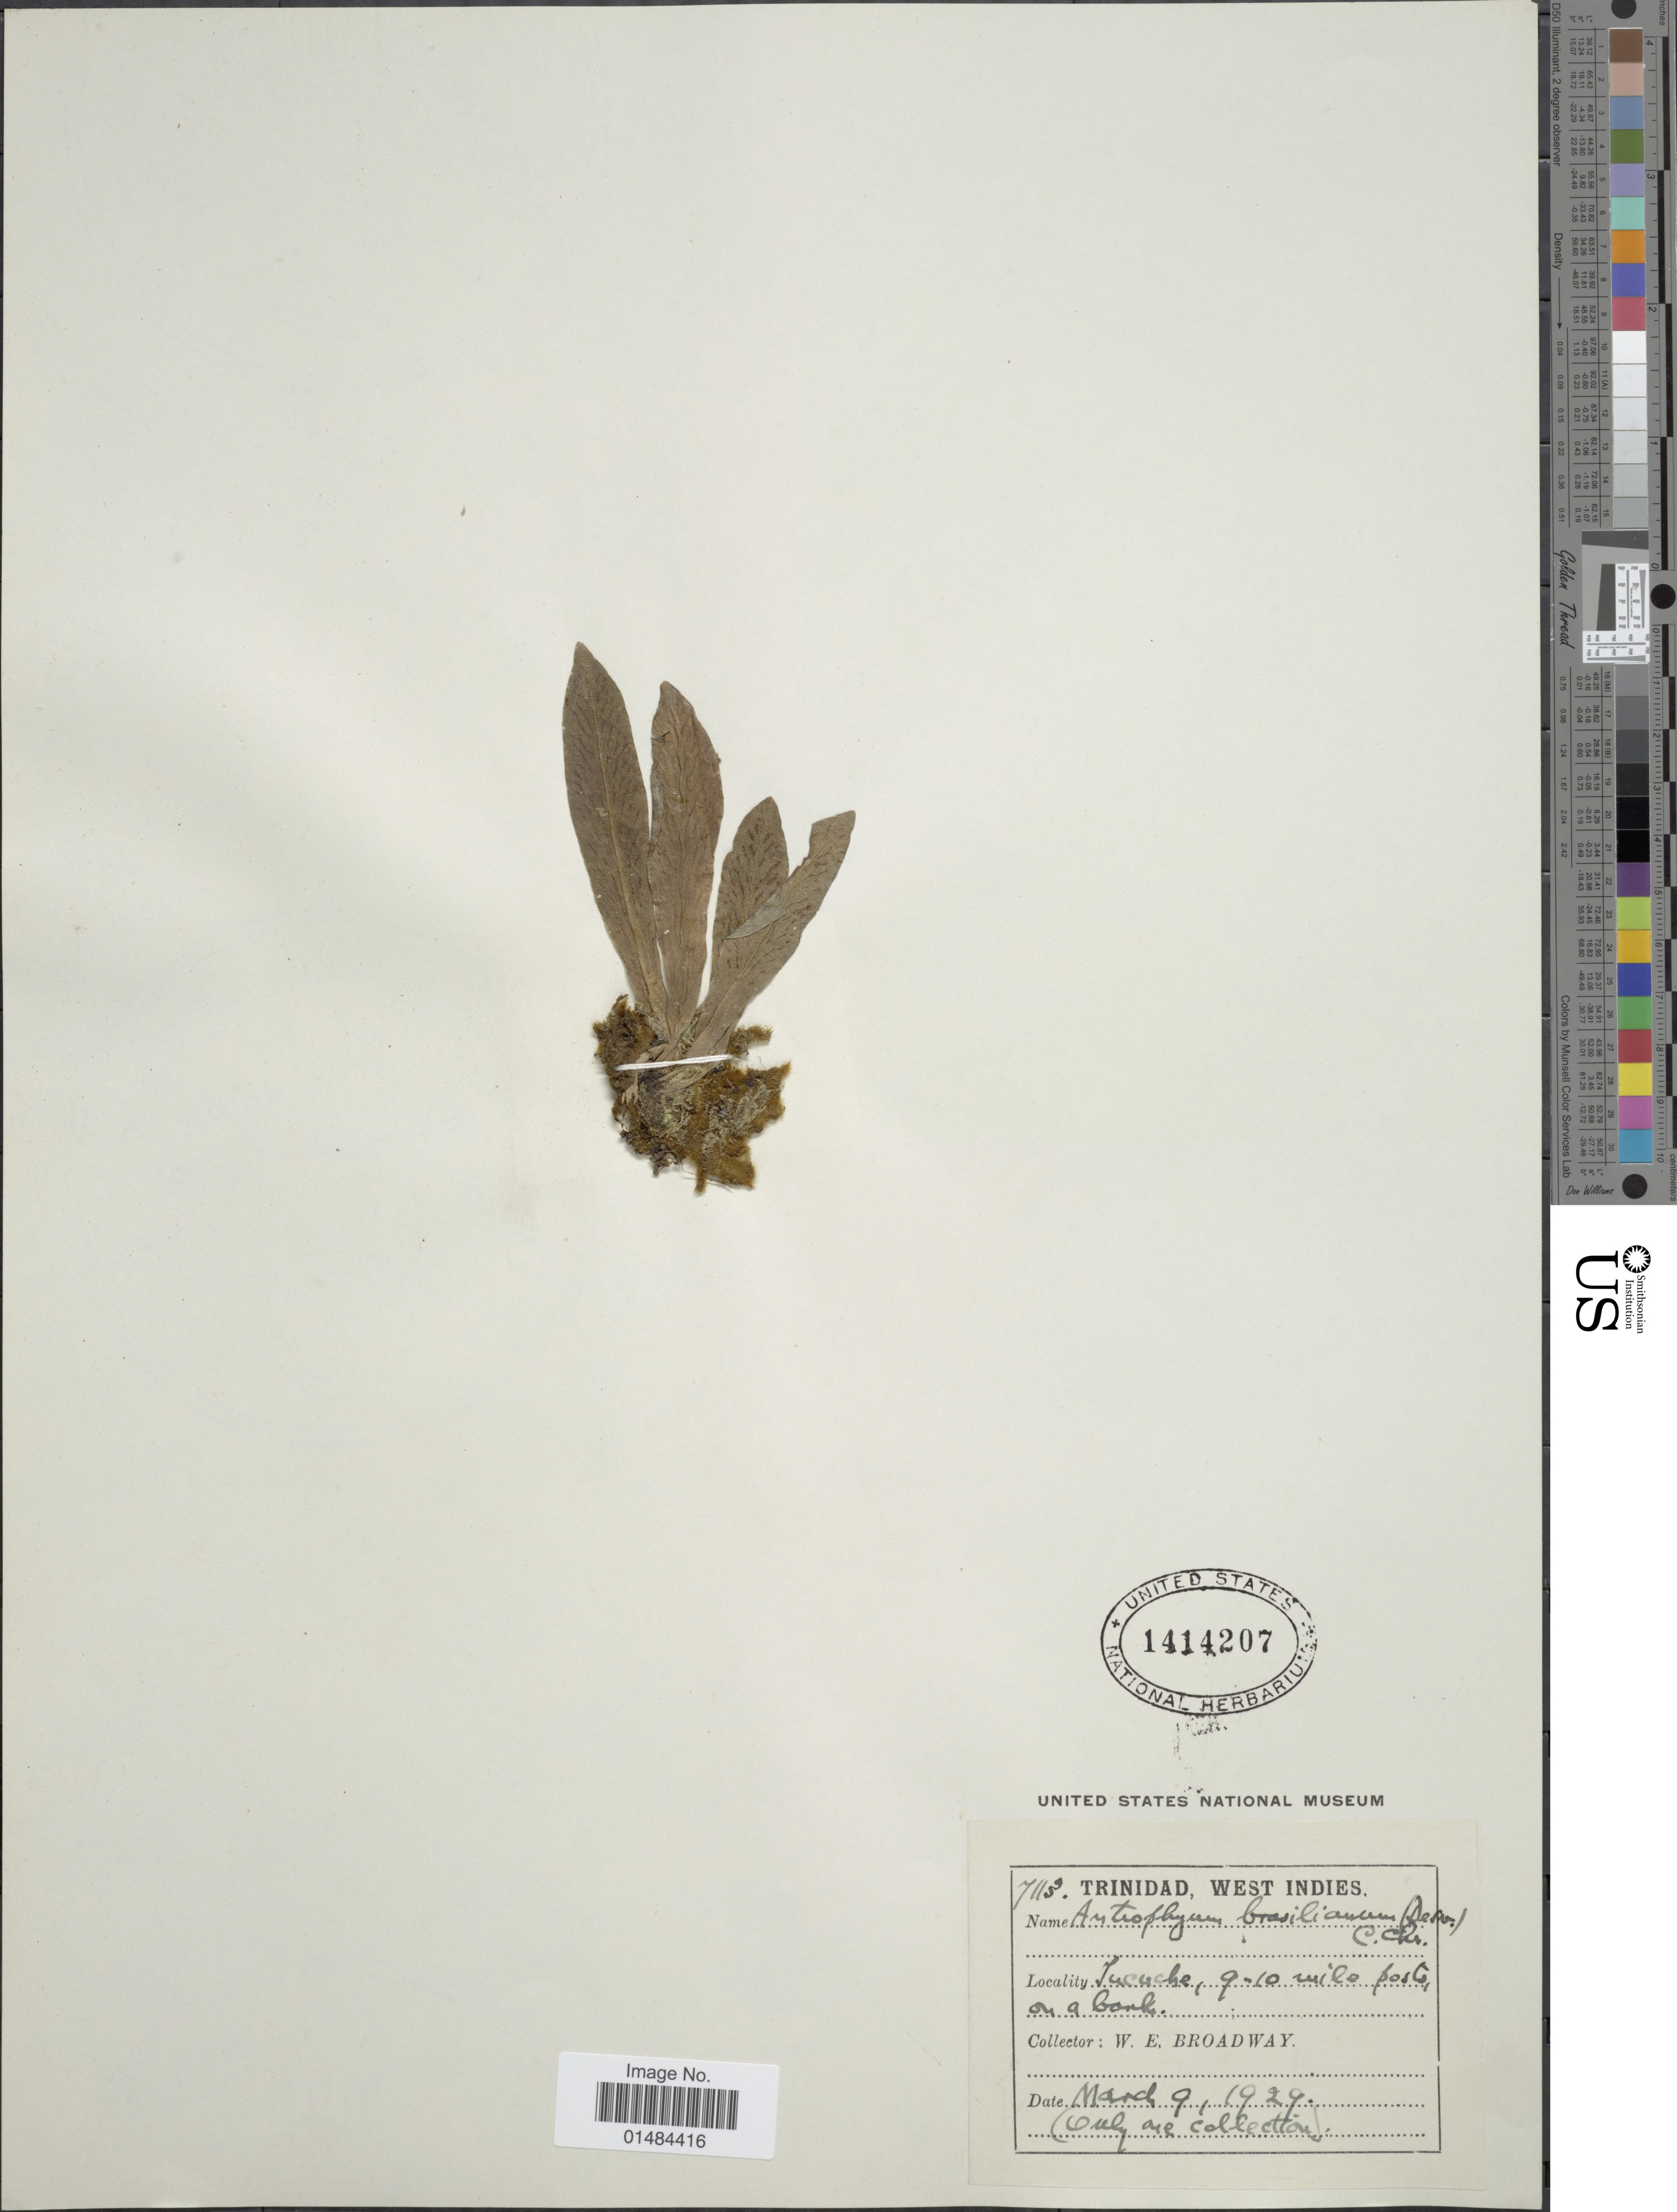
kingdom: Plantae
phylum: Tracheophyta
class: Polypodiopsida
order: Polypodiales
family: Pteridaceae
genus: Polytaenium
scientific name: Polytaenium cajenense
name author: (Desv.) Benedict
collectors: W. E. Broadway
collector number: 7113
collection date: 1929-03-09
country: Trinidad and Tobago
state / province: Trinidad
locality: Tucuche 9-10 mile post.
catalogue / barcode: US 1414207